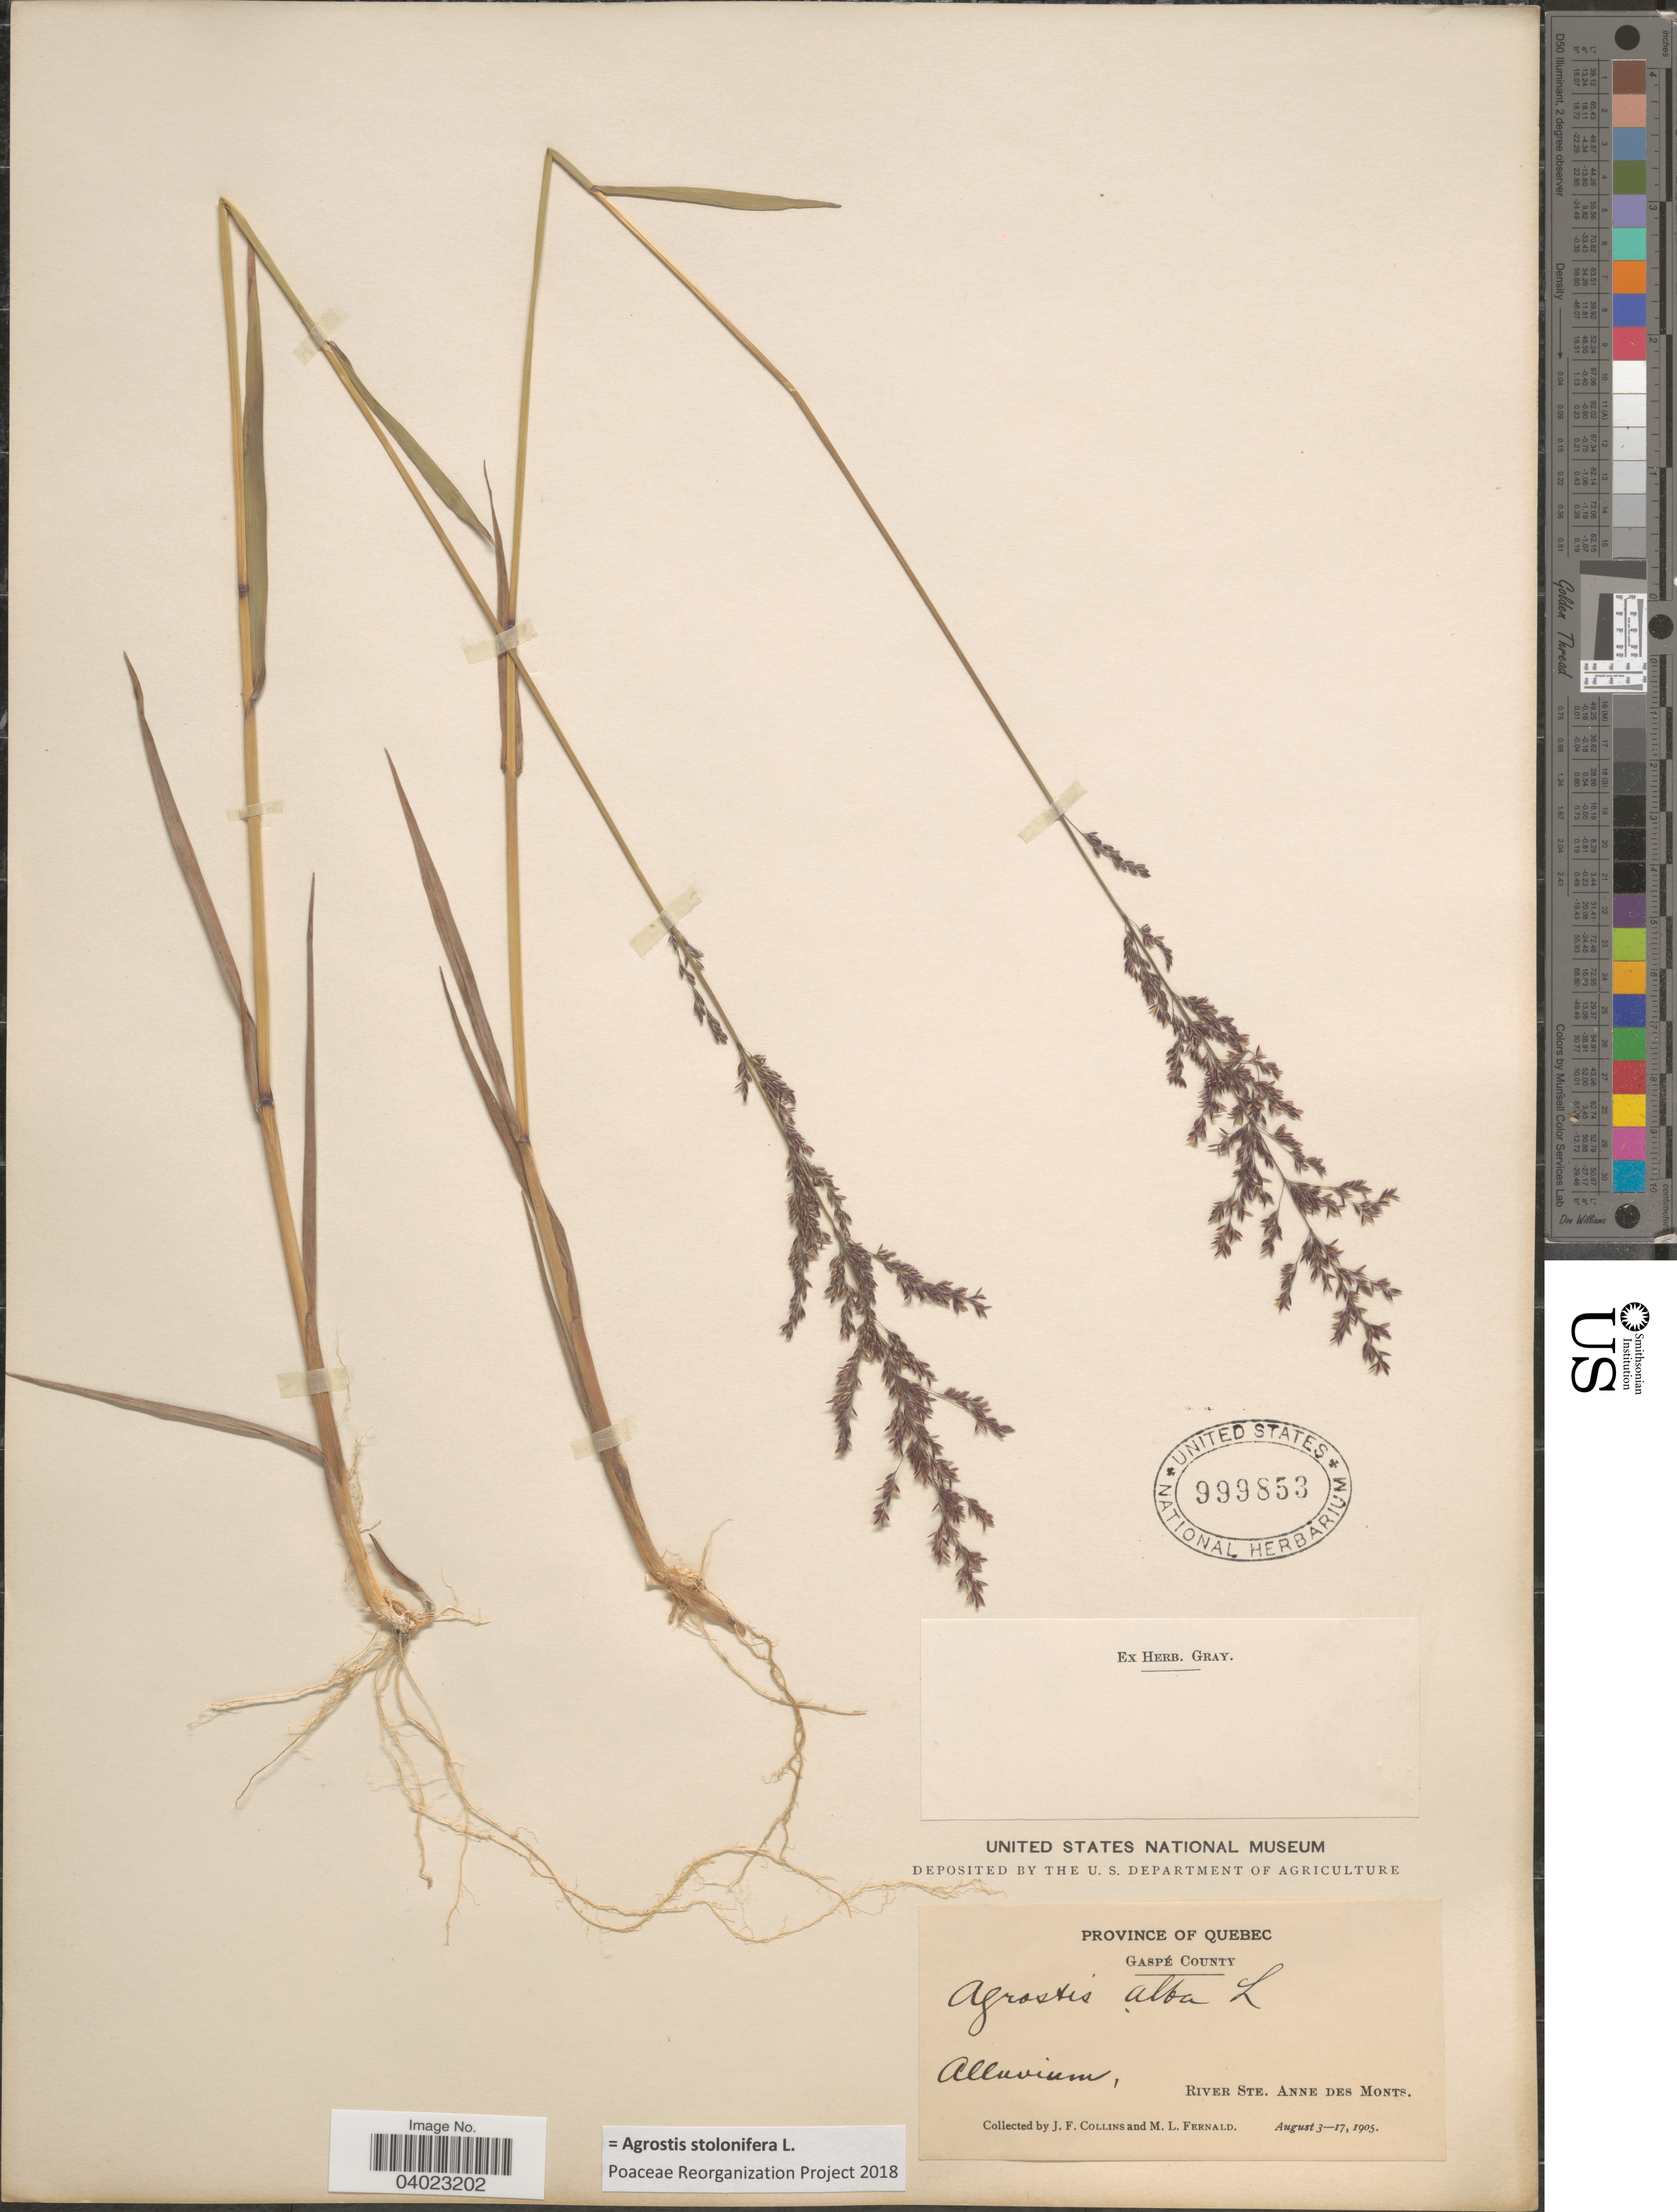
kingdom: Plantae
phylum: Tracheophyta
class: Liliopsida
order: Poales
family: Poaceae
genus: Agrostis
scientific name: Agrostis stolonifera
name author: L.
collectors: J. Collins & M. L. Fernald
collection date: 1905-08-03/1905-08-17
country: Canada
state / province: Quebec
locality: Gaspé County. Alluvium, River Ste. Anne des Monts.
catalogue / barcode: US 999853